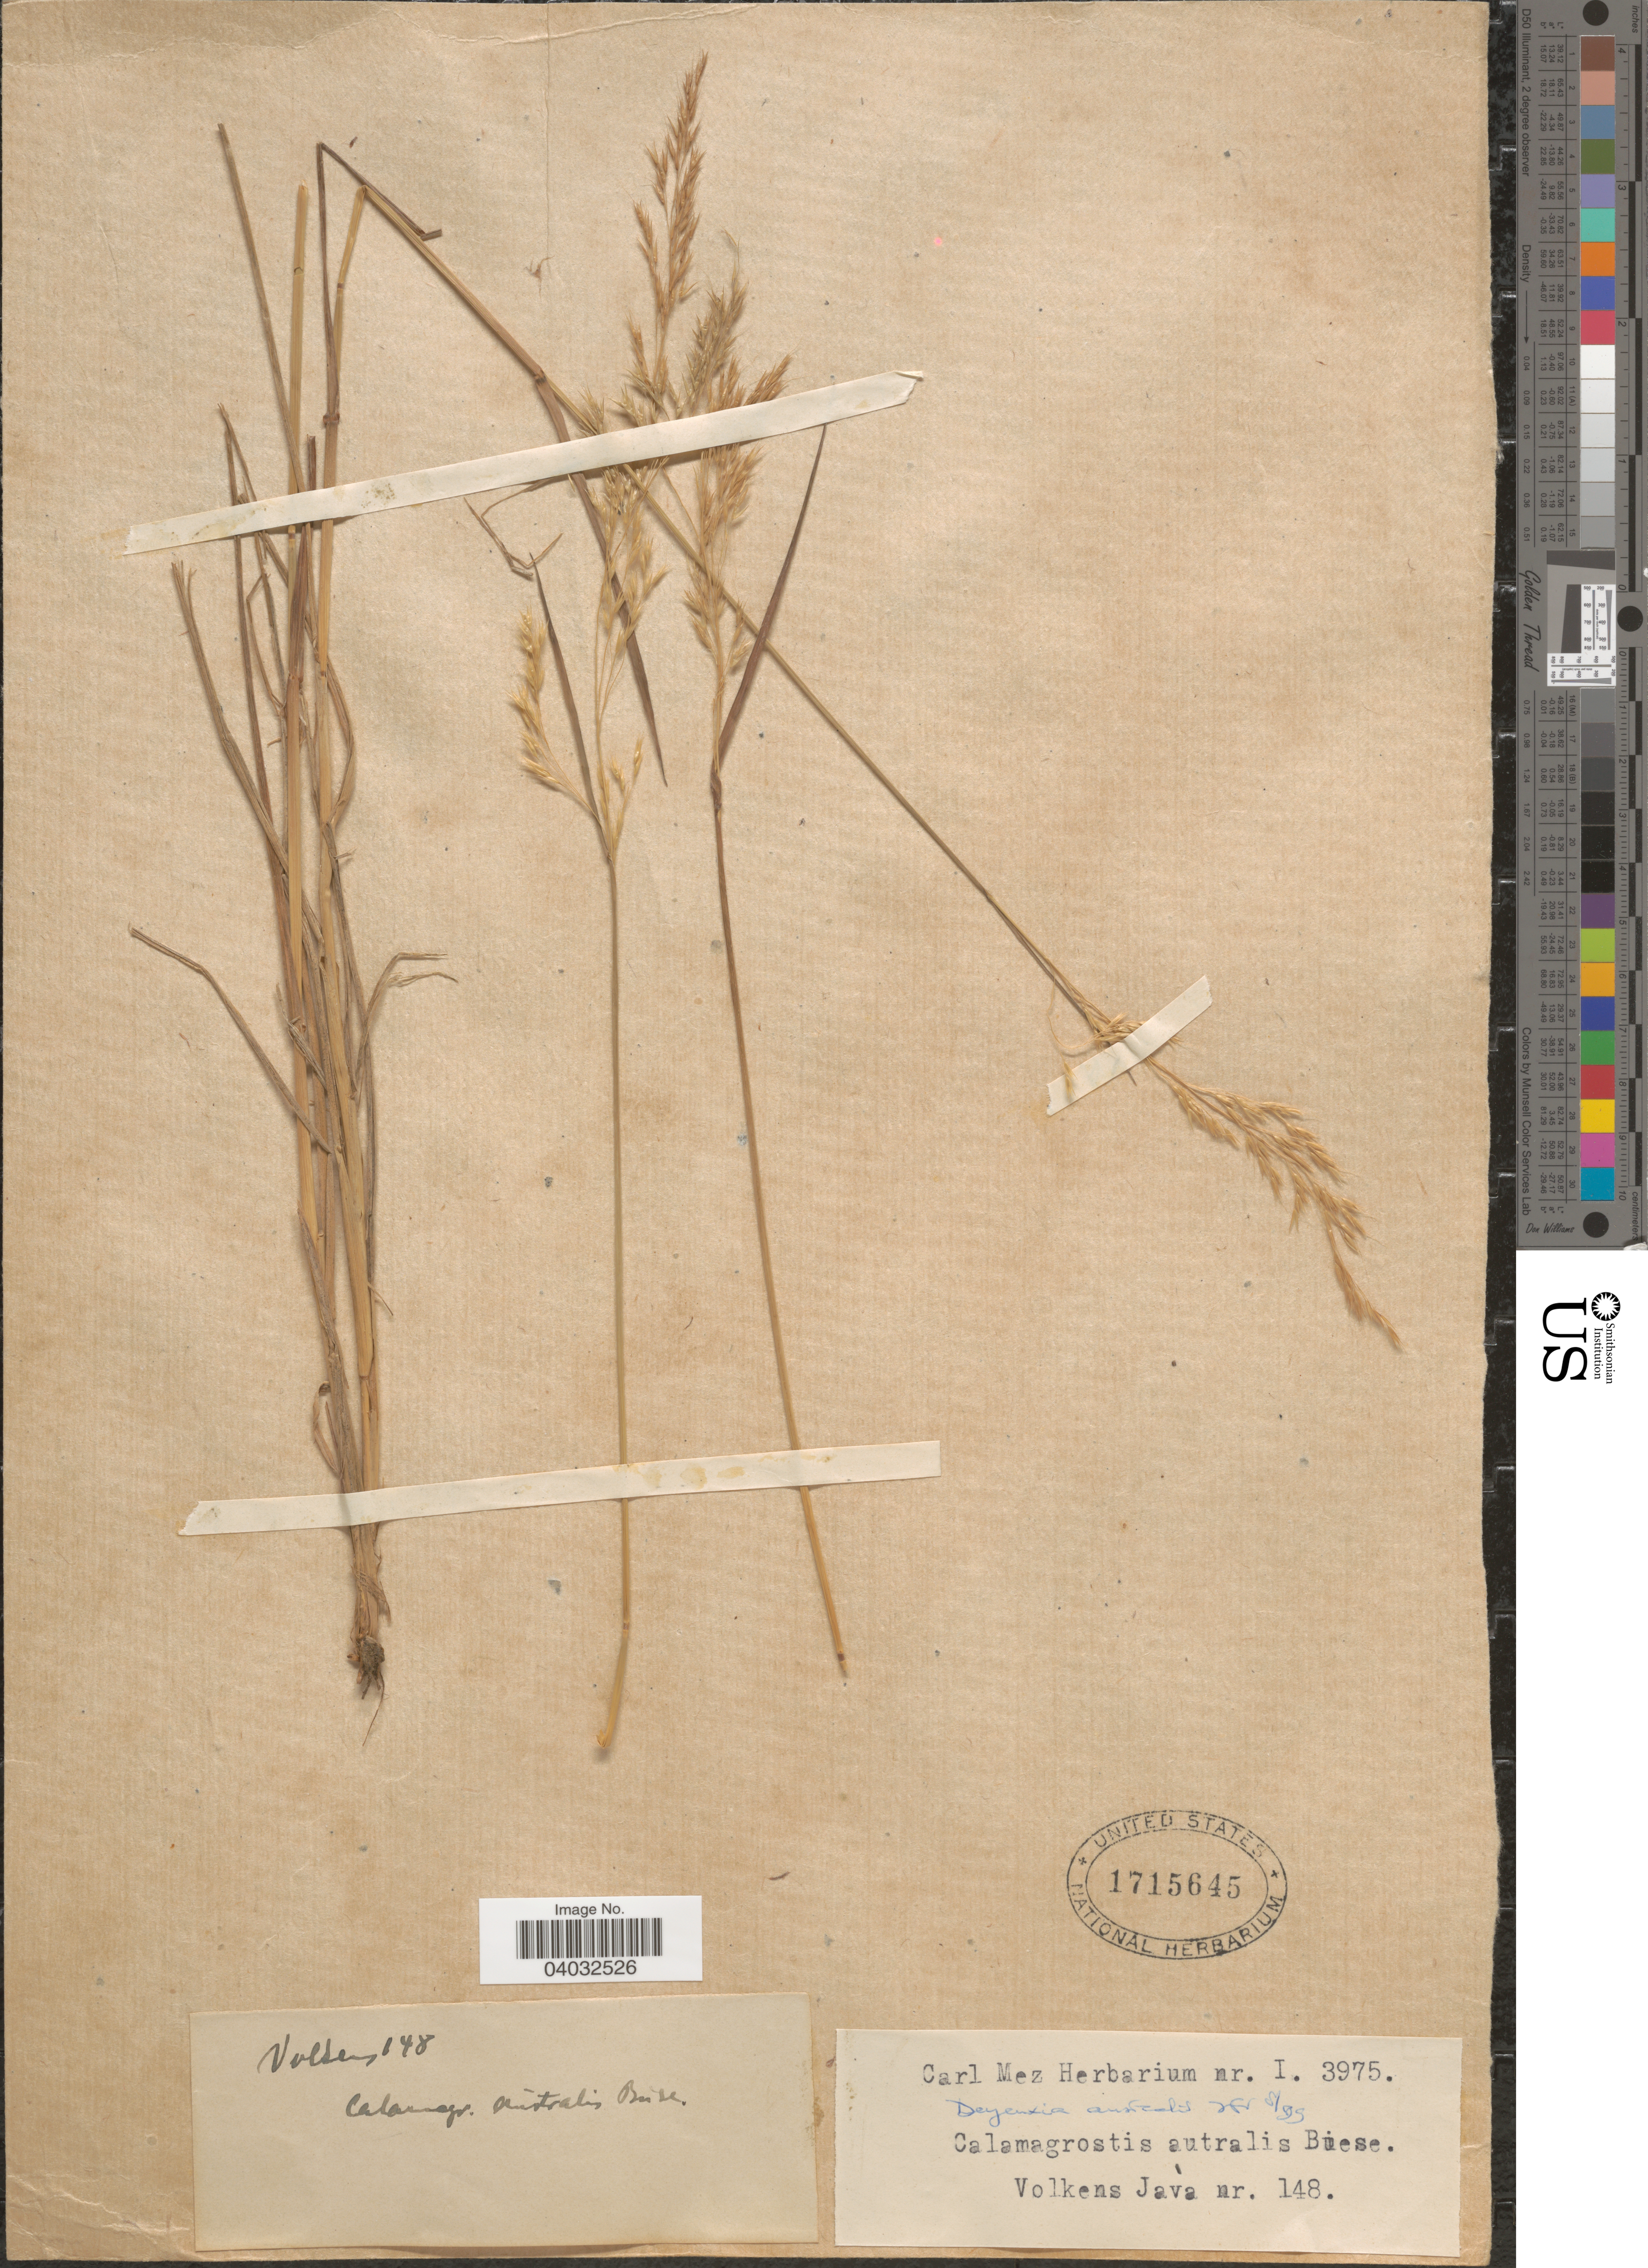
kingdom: Plantae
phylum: Tracheophyta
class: Liliopsida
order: Poales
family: Poaceae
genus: Calamagrostis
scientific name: Calamagrostis australis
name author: (Zoll. & Moritz) Büse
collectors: Volkens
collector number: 148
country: Indonesia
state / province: Java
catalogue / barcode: US 1715645